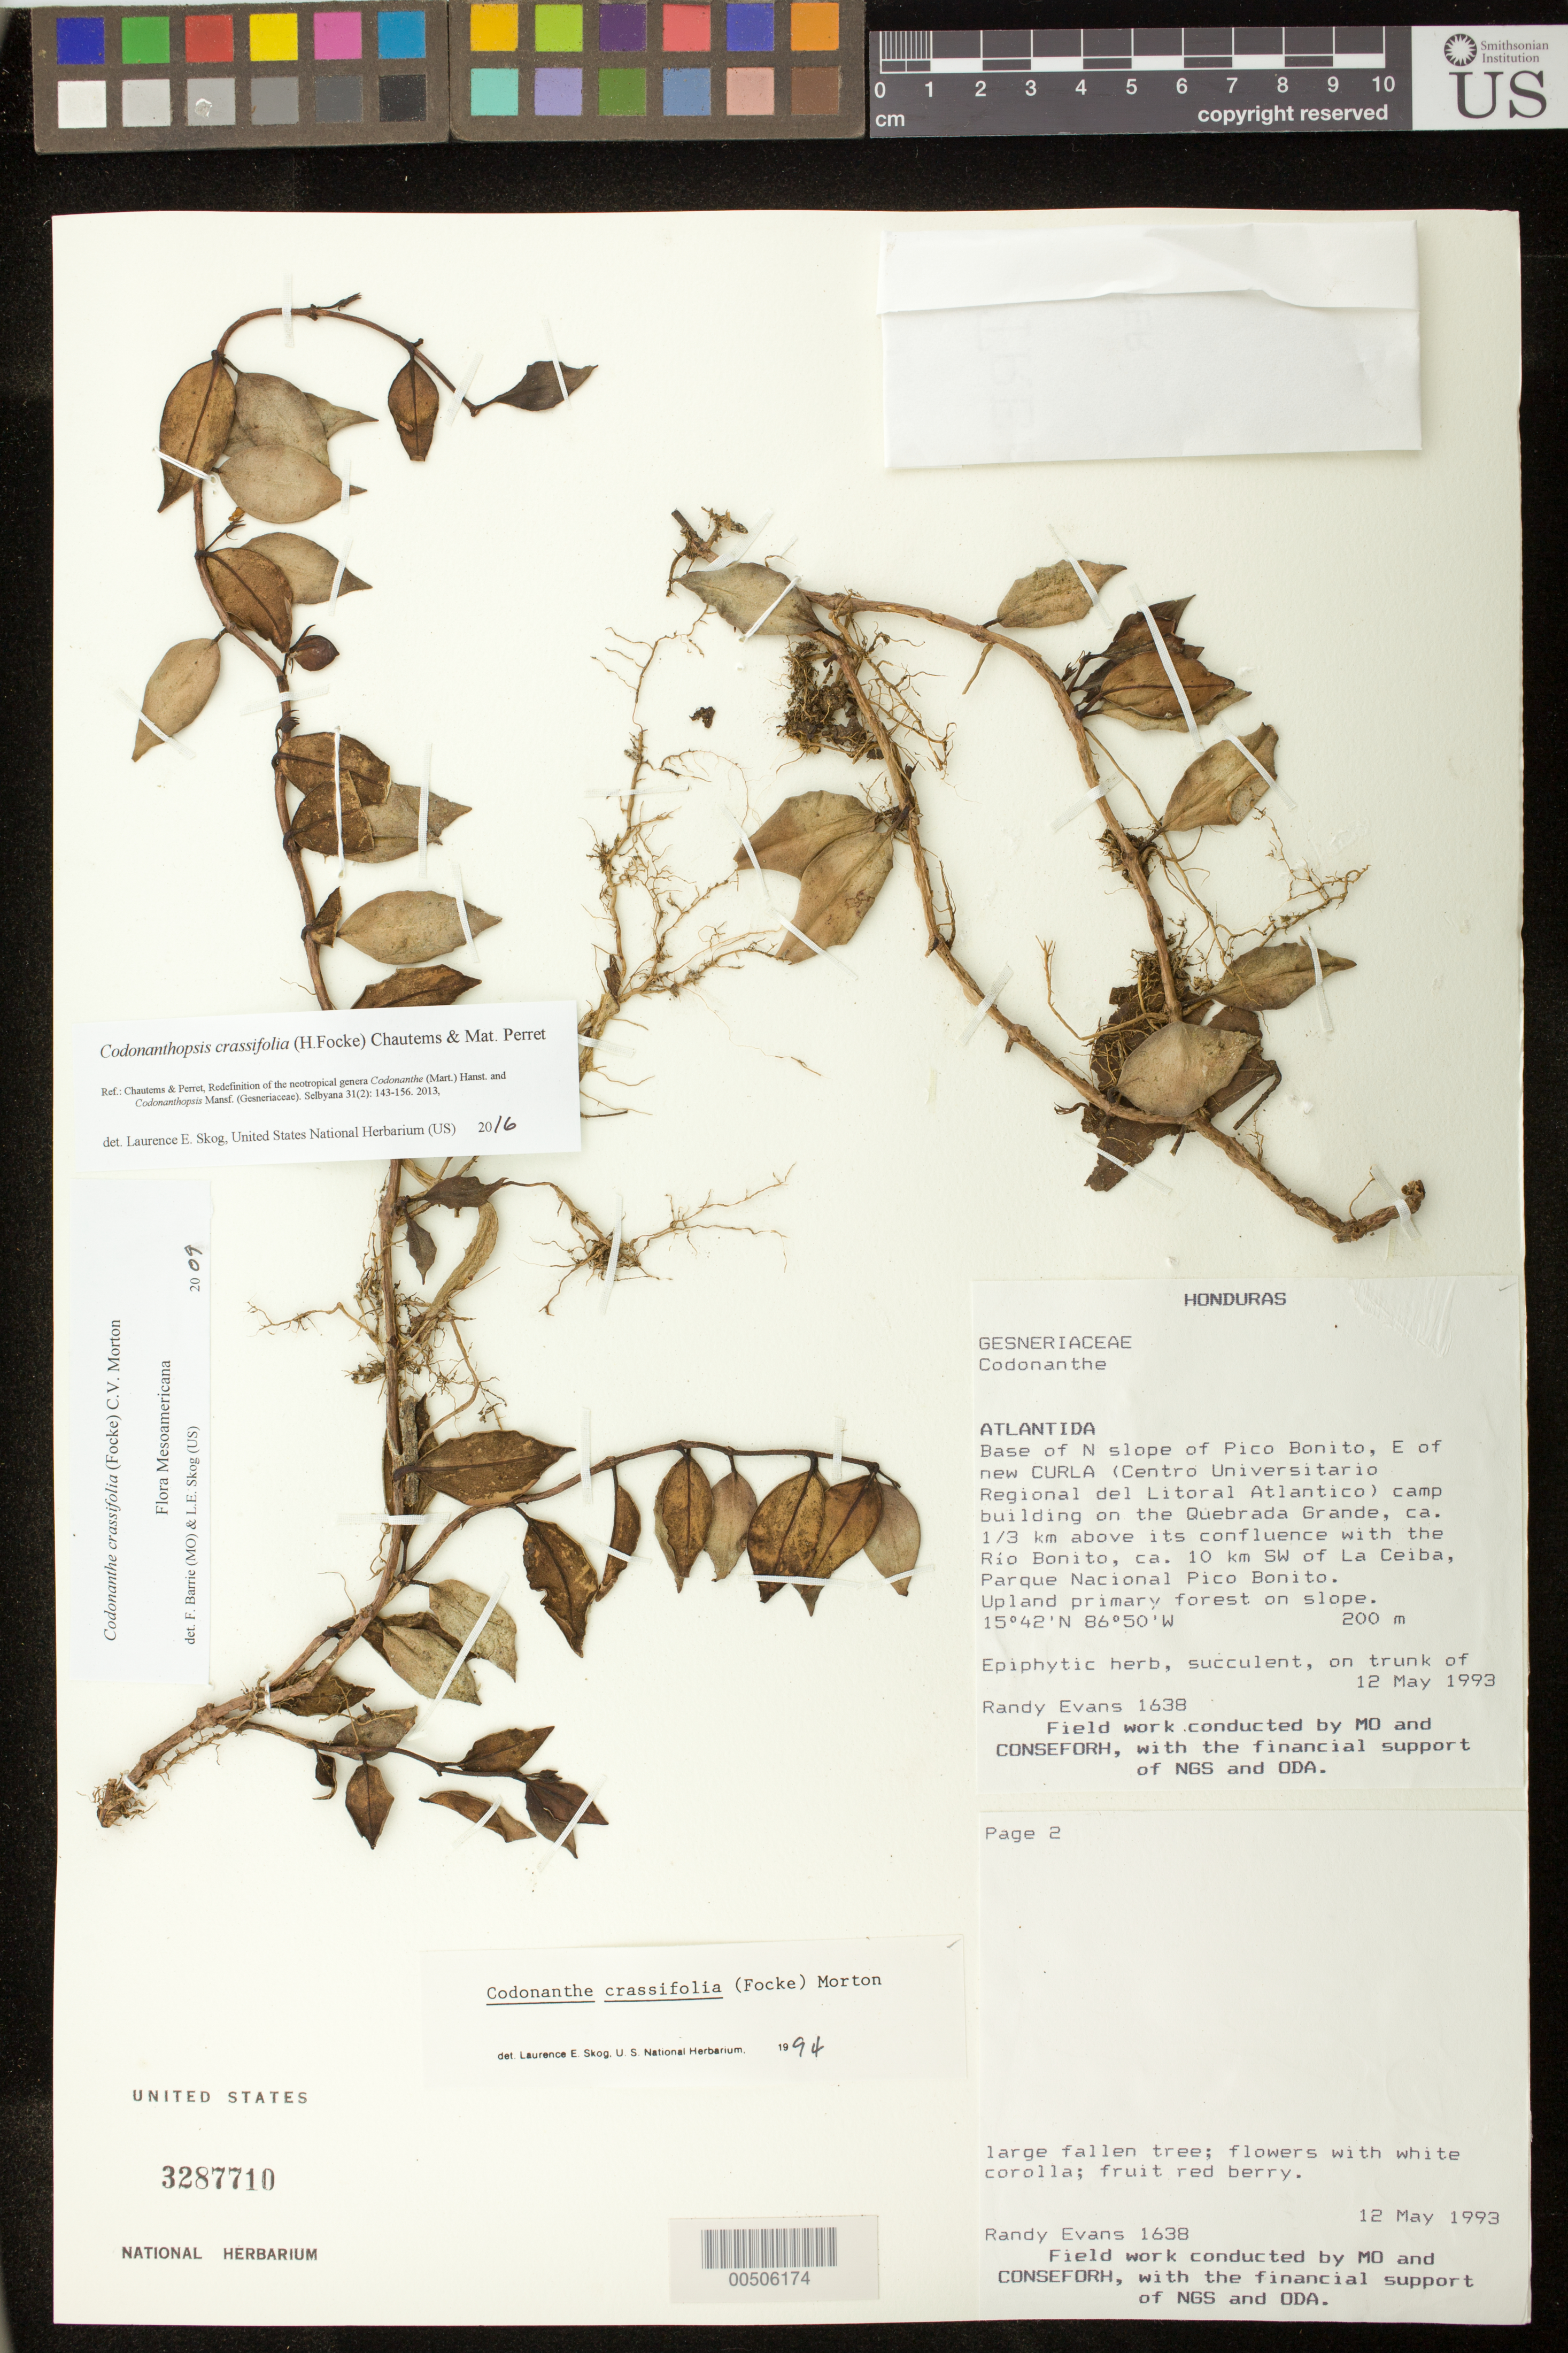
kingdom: Plantae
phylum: Tracheophyta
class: Magnoliopsida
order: Lamiales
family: Gesneriaceae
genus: Codonanthopsis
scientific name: Codonanthopsis crassifolia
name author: (H. Focke) Chautems & Mat.Perret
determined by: Skog, Laurence E.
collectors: R. Evans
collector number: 1638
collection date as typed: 12 May 1993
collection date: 1993-05-12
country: Honduras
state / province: Atlántida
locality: Pico Bonito, E of Curla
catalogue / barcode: US 3287710